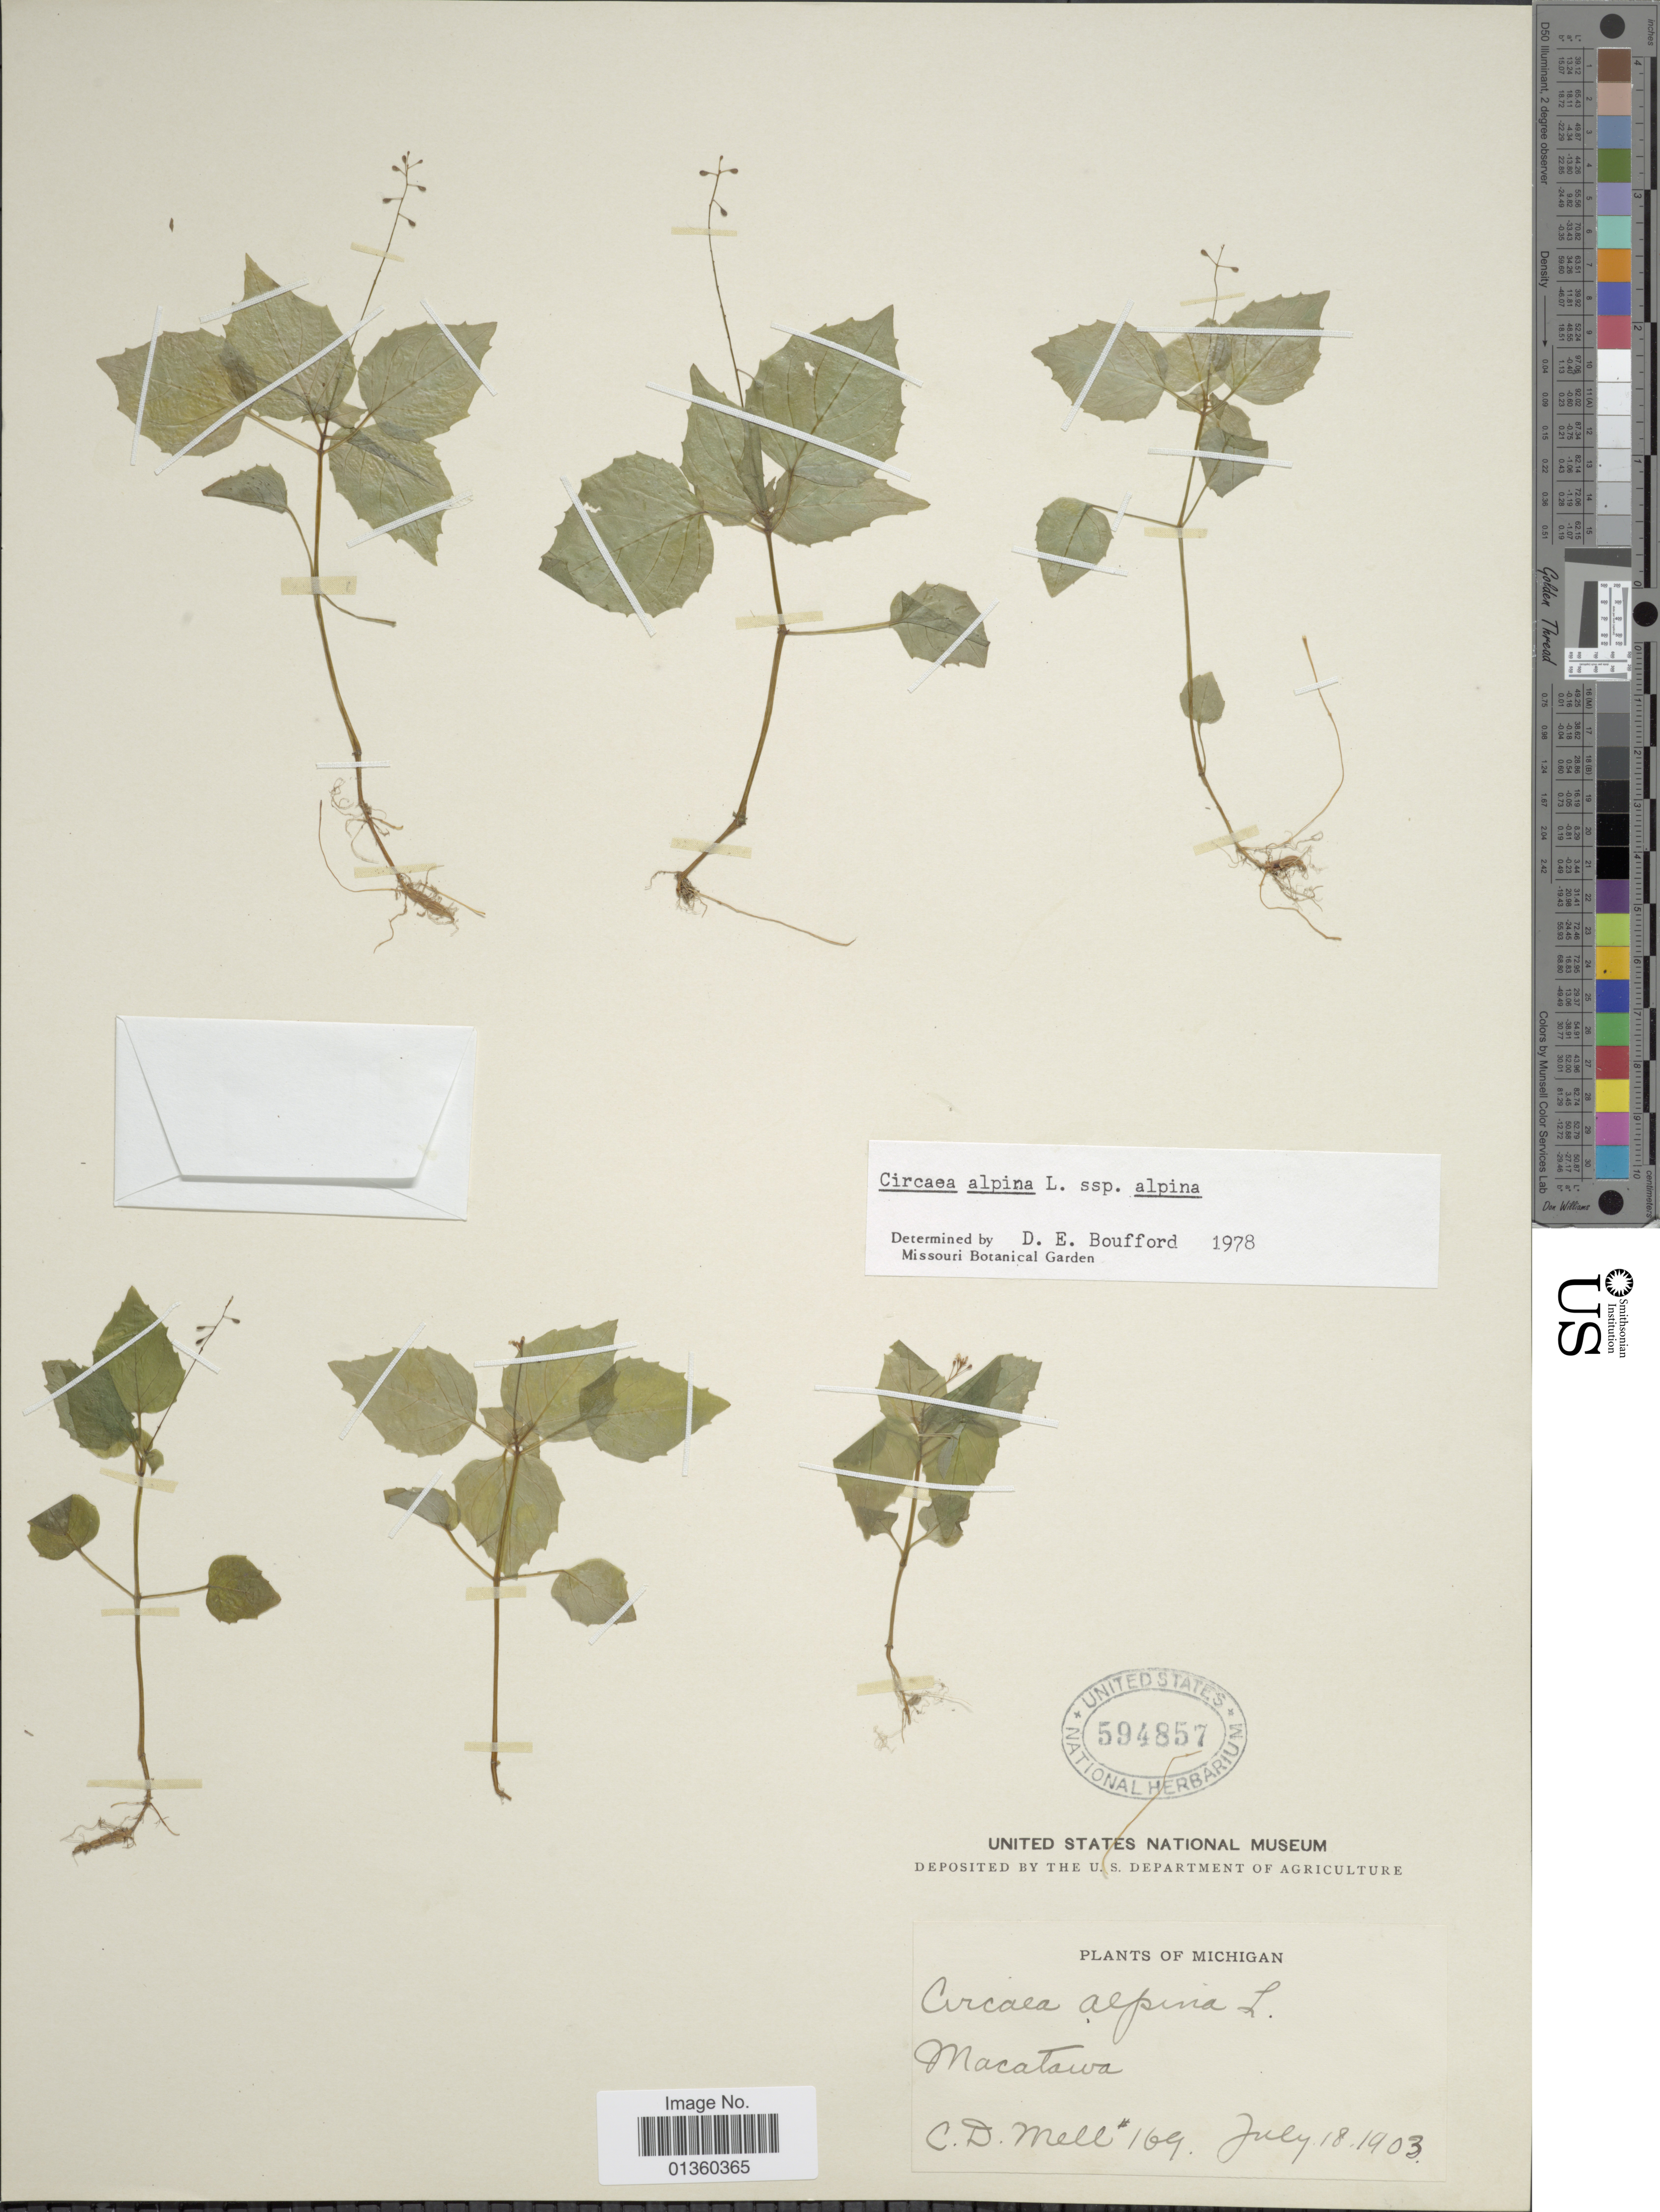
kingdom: Plantae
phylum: Tracheophyta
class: Magnoliopsida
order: Myrtales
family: Onagraceae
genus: Circaea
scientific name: Circaea alpina subsp. alpina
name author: L.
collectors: C. D. Mell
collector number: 169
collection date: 1903-07-18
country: United States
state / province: Michigan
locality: Macatawa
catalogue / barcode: US 594857